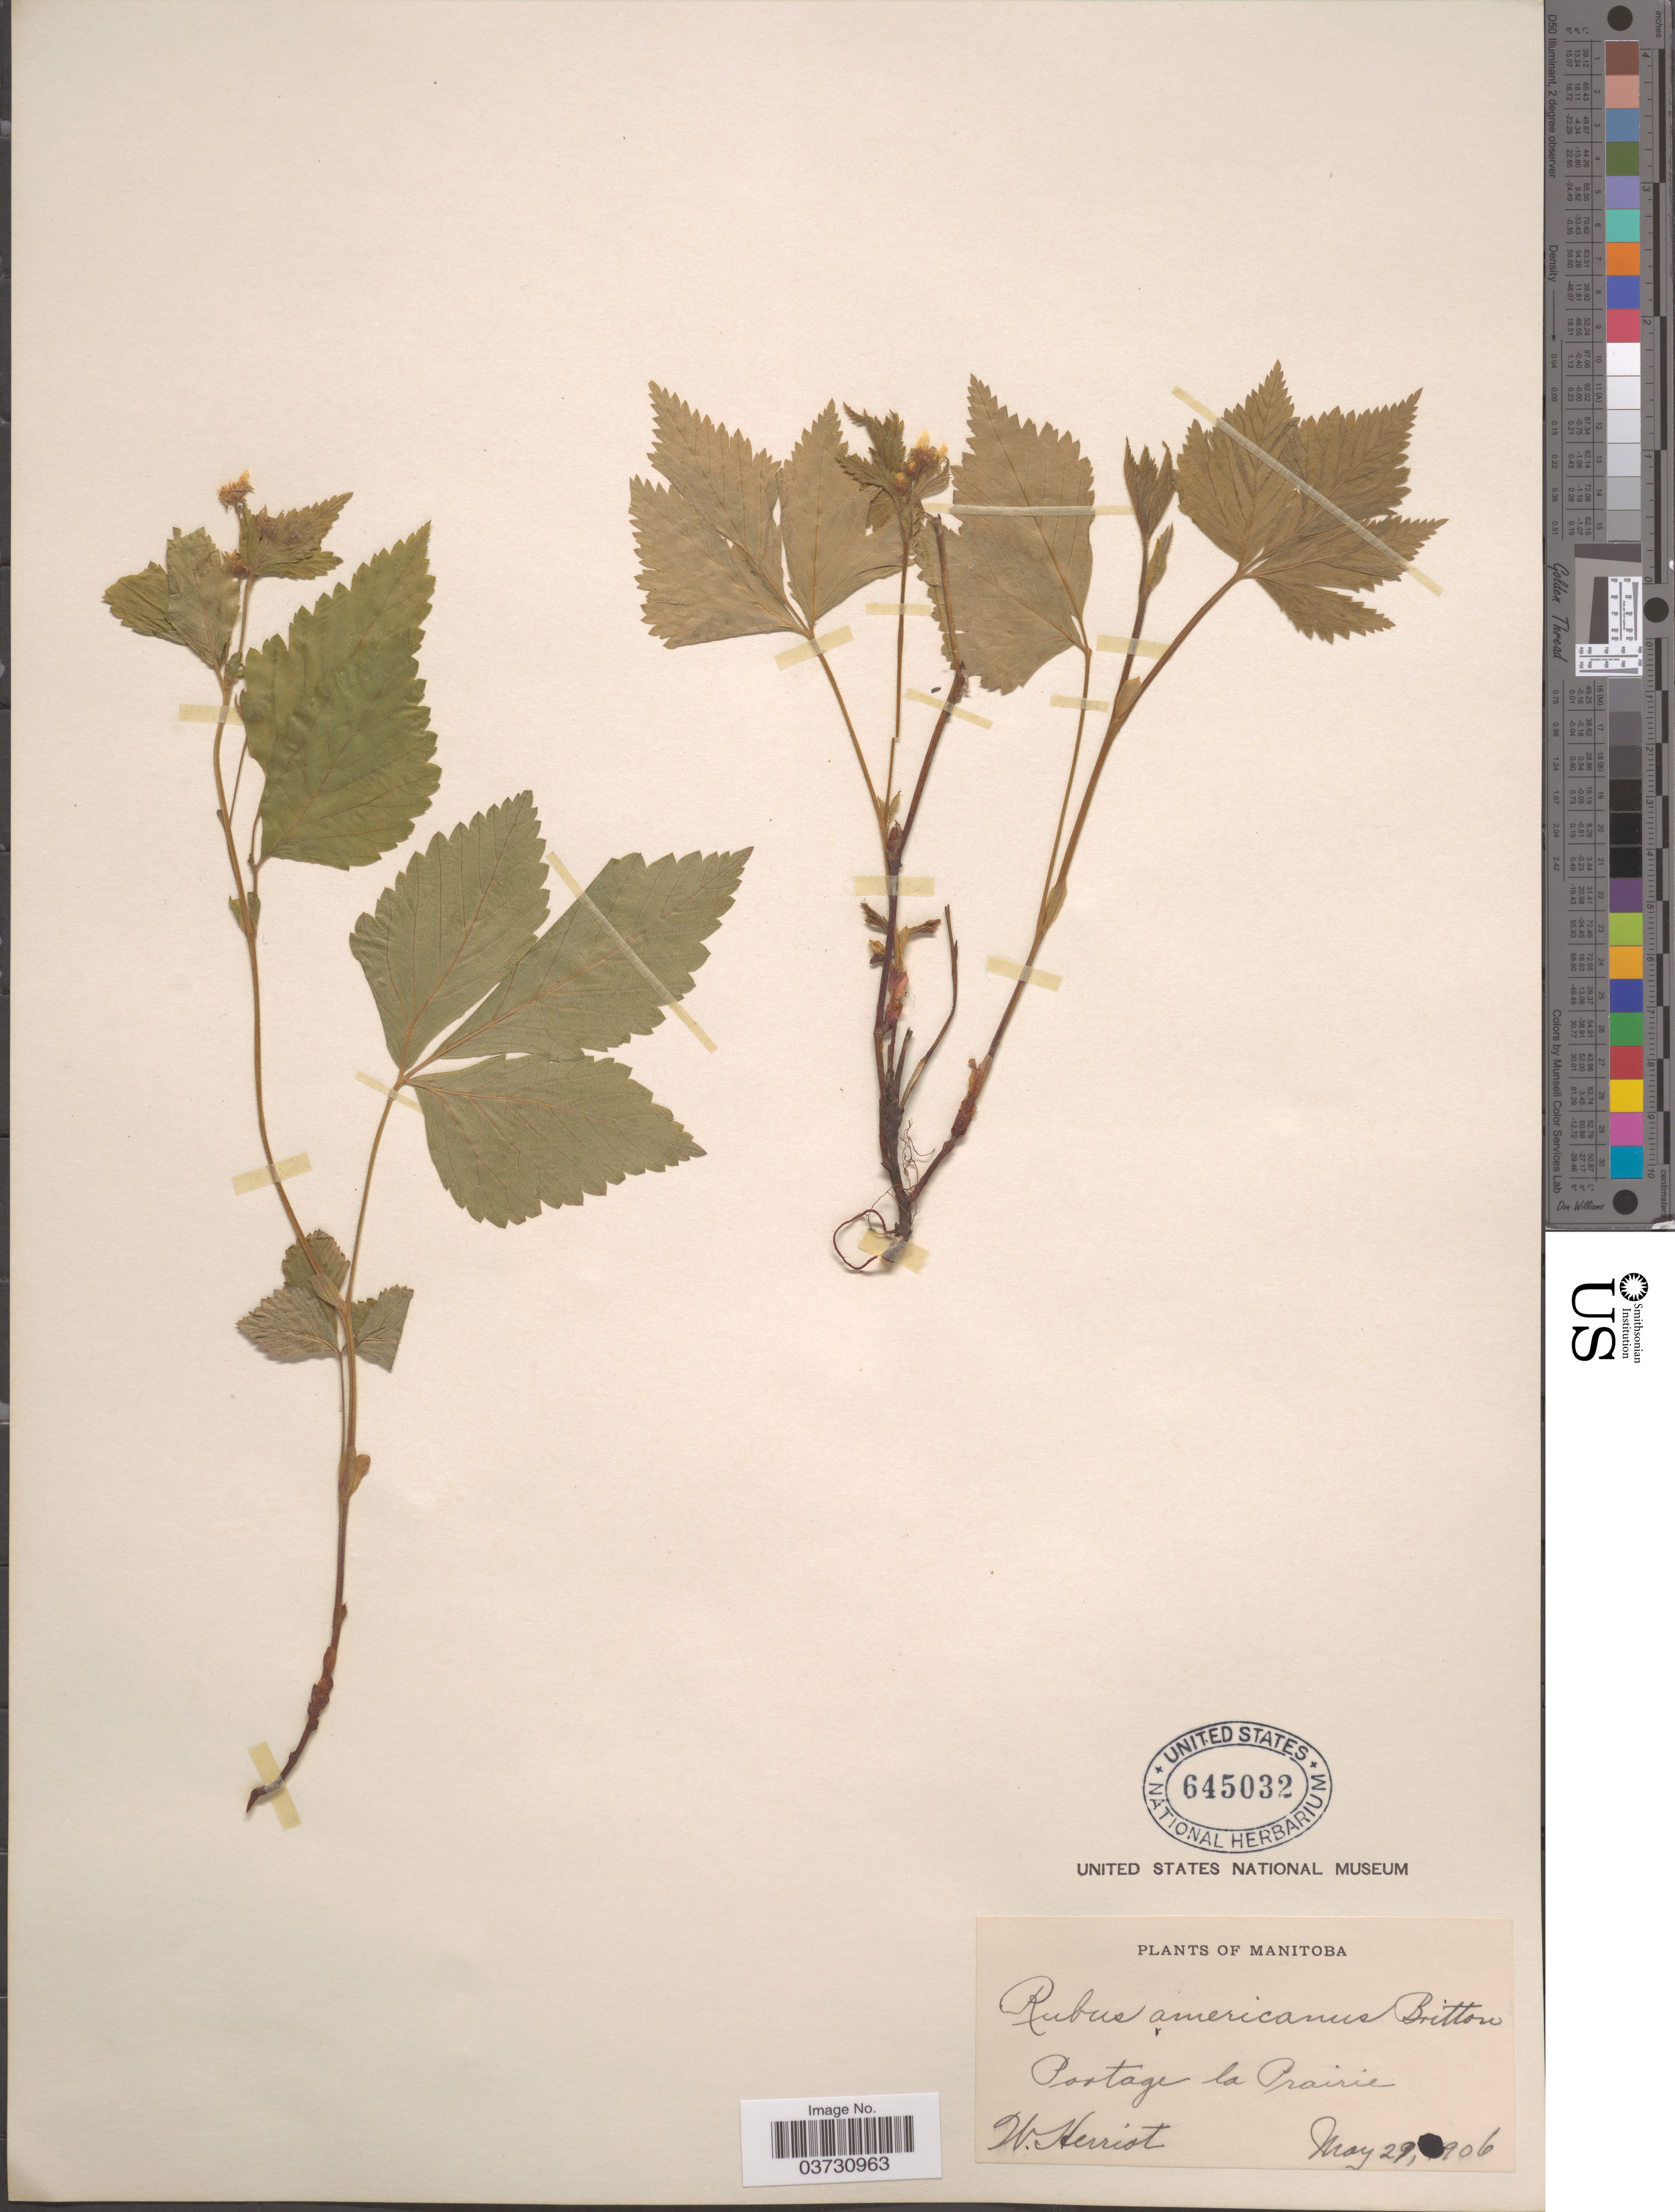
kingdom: Plantae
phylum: Tracheophyta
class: Magnoliopsida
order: Rosales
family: Rosaceae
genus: Rubus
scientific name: Rubus pubescens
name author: Raf.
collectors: W. Herriot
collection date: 1906-05-29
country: Canada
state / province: Manitoba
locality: Portage la Prairie.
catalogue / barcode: US 645032